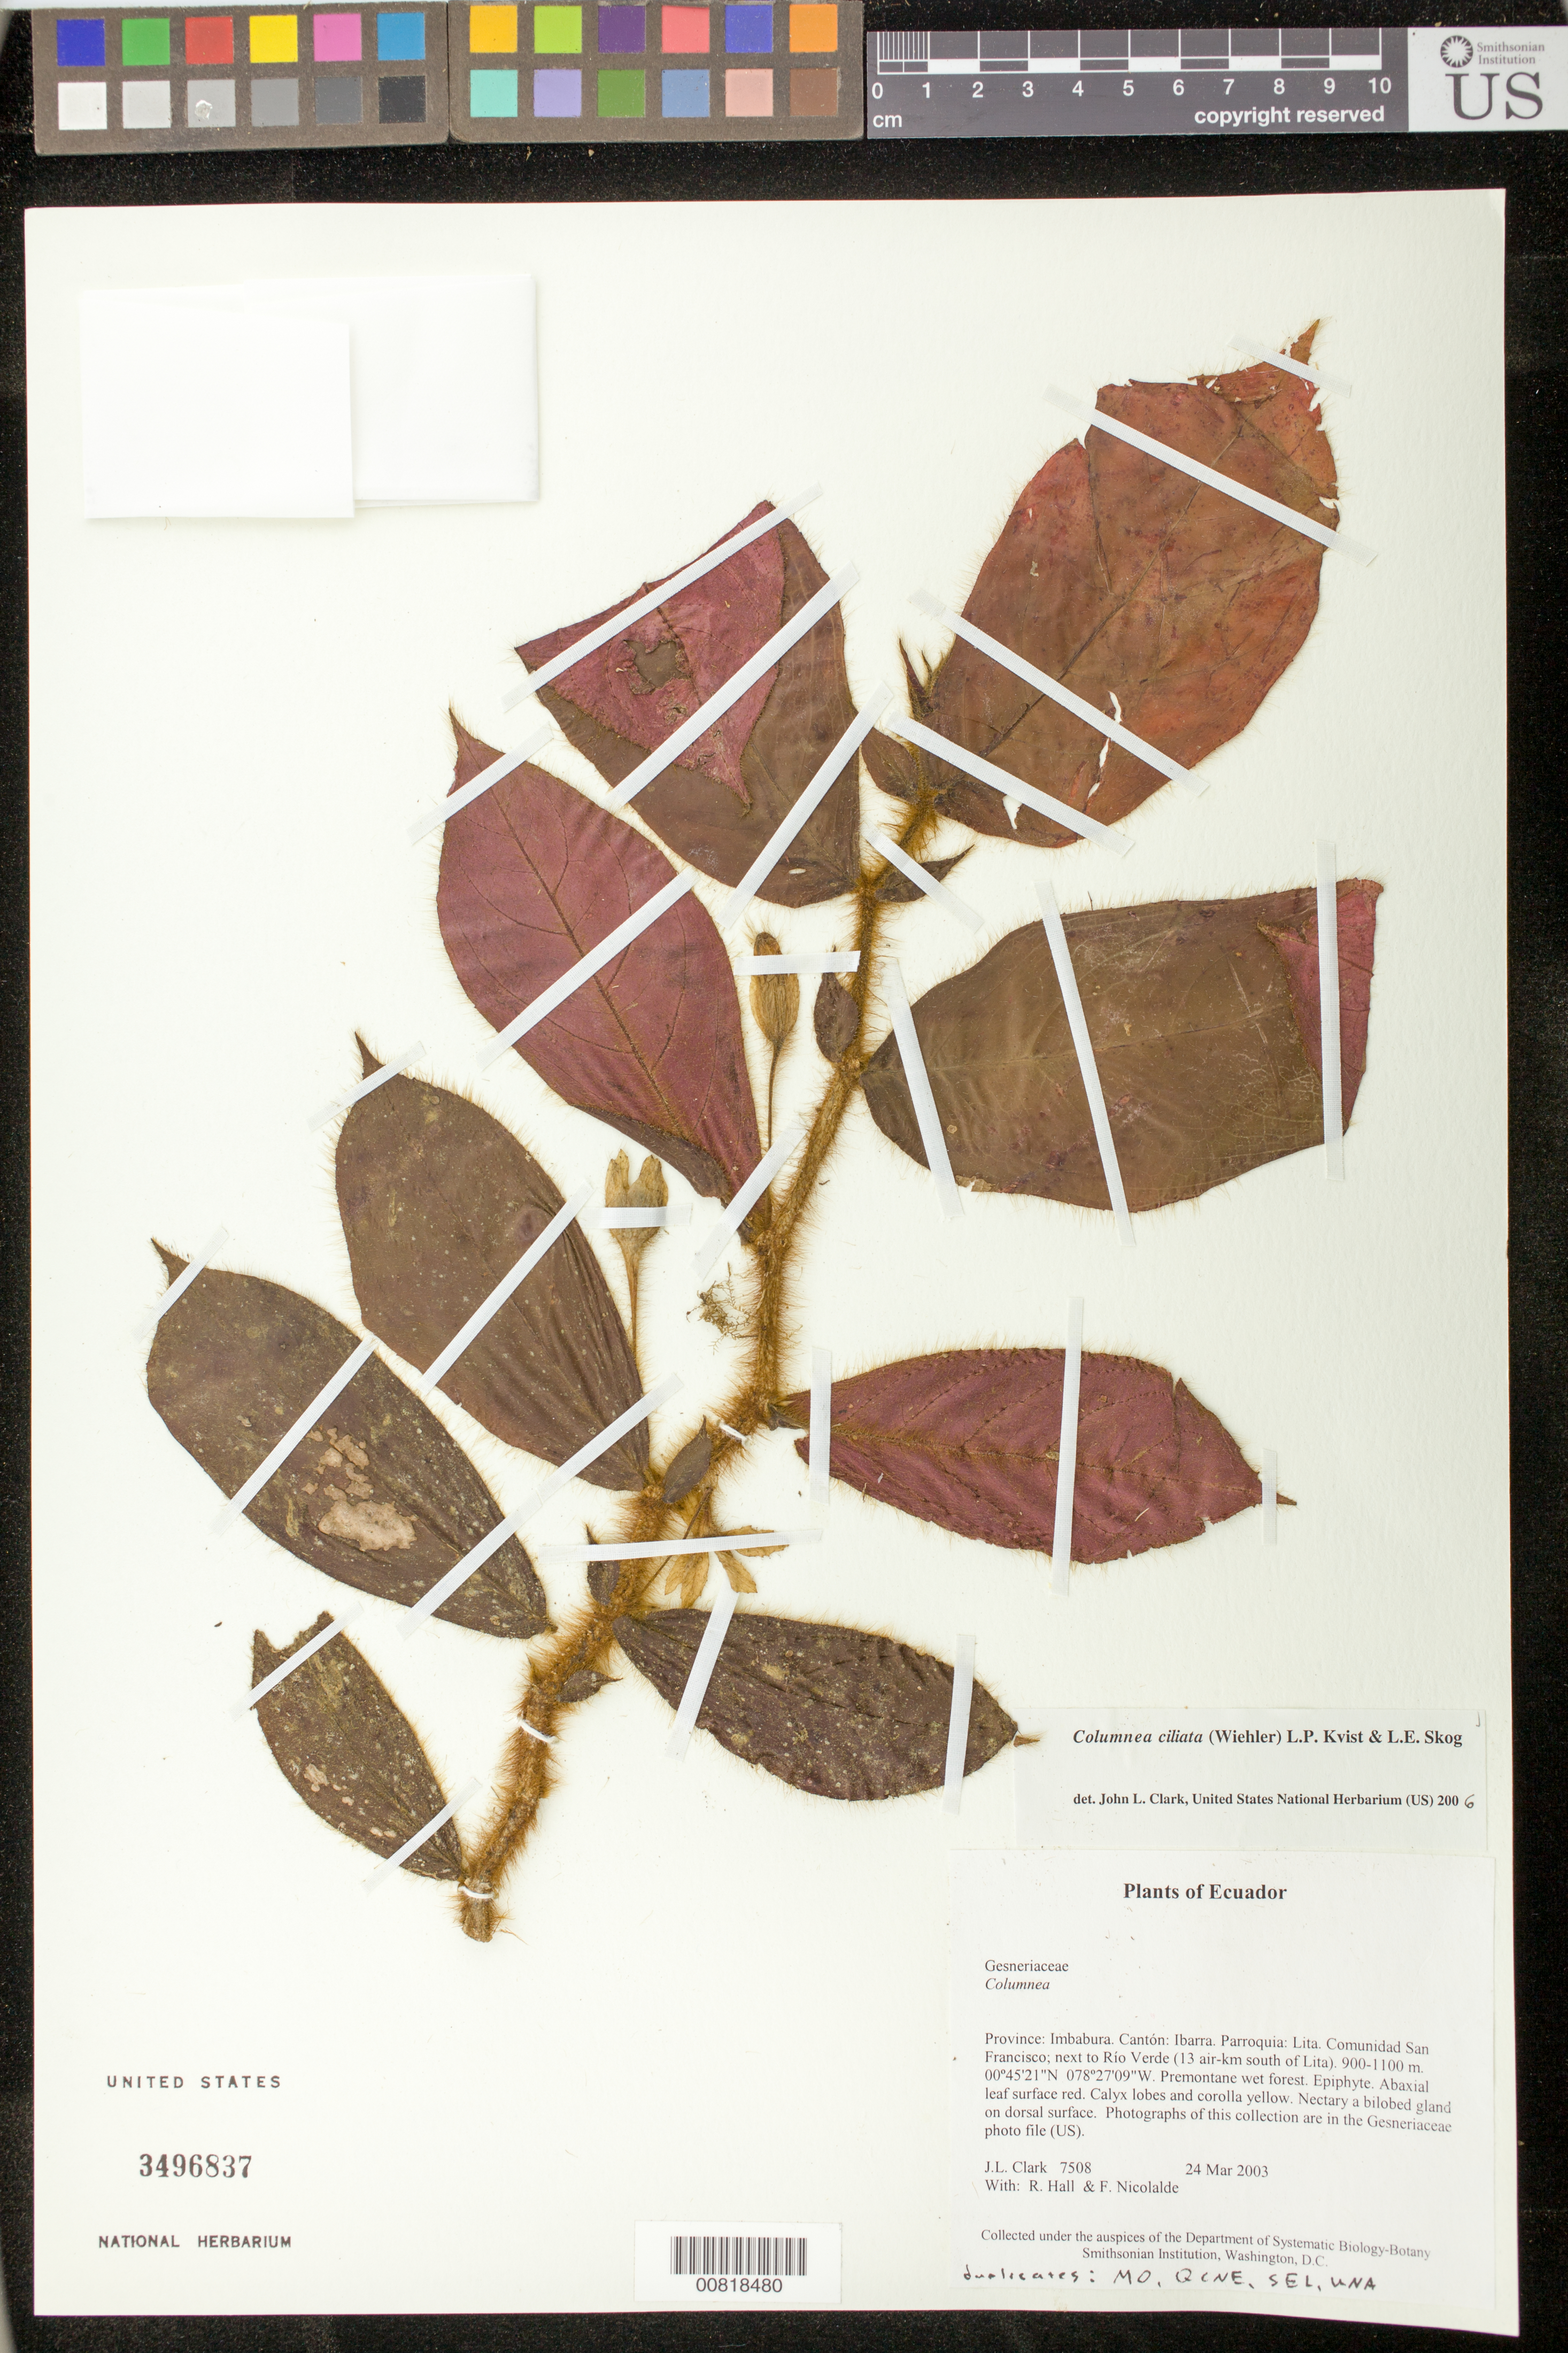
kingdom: Plantae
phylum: Tracheophyta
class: Magnoliopsida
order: Lamiales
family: Gesneriaceae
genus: Columnea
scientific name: Columnea ciliata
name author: (Wiehler) L.P. Kvist & L.E. Skog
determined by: Clark, J. L., (SEL), The Marie Selby Botanical Garden (UNITED STATES)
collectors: J. L. Clark, R. Hall & F. Nicolalde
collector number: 7508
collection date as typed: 24 Mar 2003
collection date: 2003-03-24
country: Ecuador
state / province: Imbabura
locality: Ibarra. Parroquia: Lita. Comunidad San Francisco; next to Río Verde (13 air-km south of Lita).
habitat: Premontane wet forest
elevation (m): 900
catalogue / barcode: US 3496837